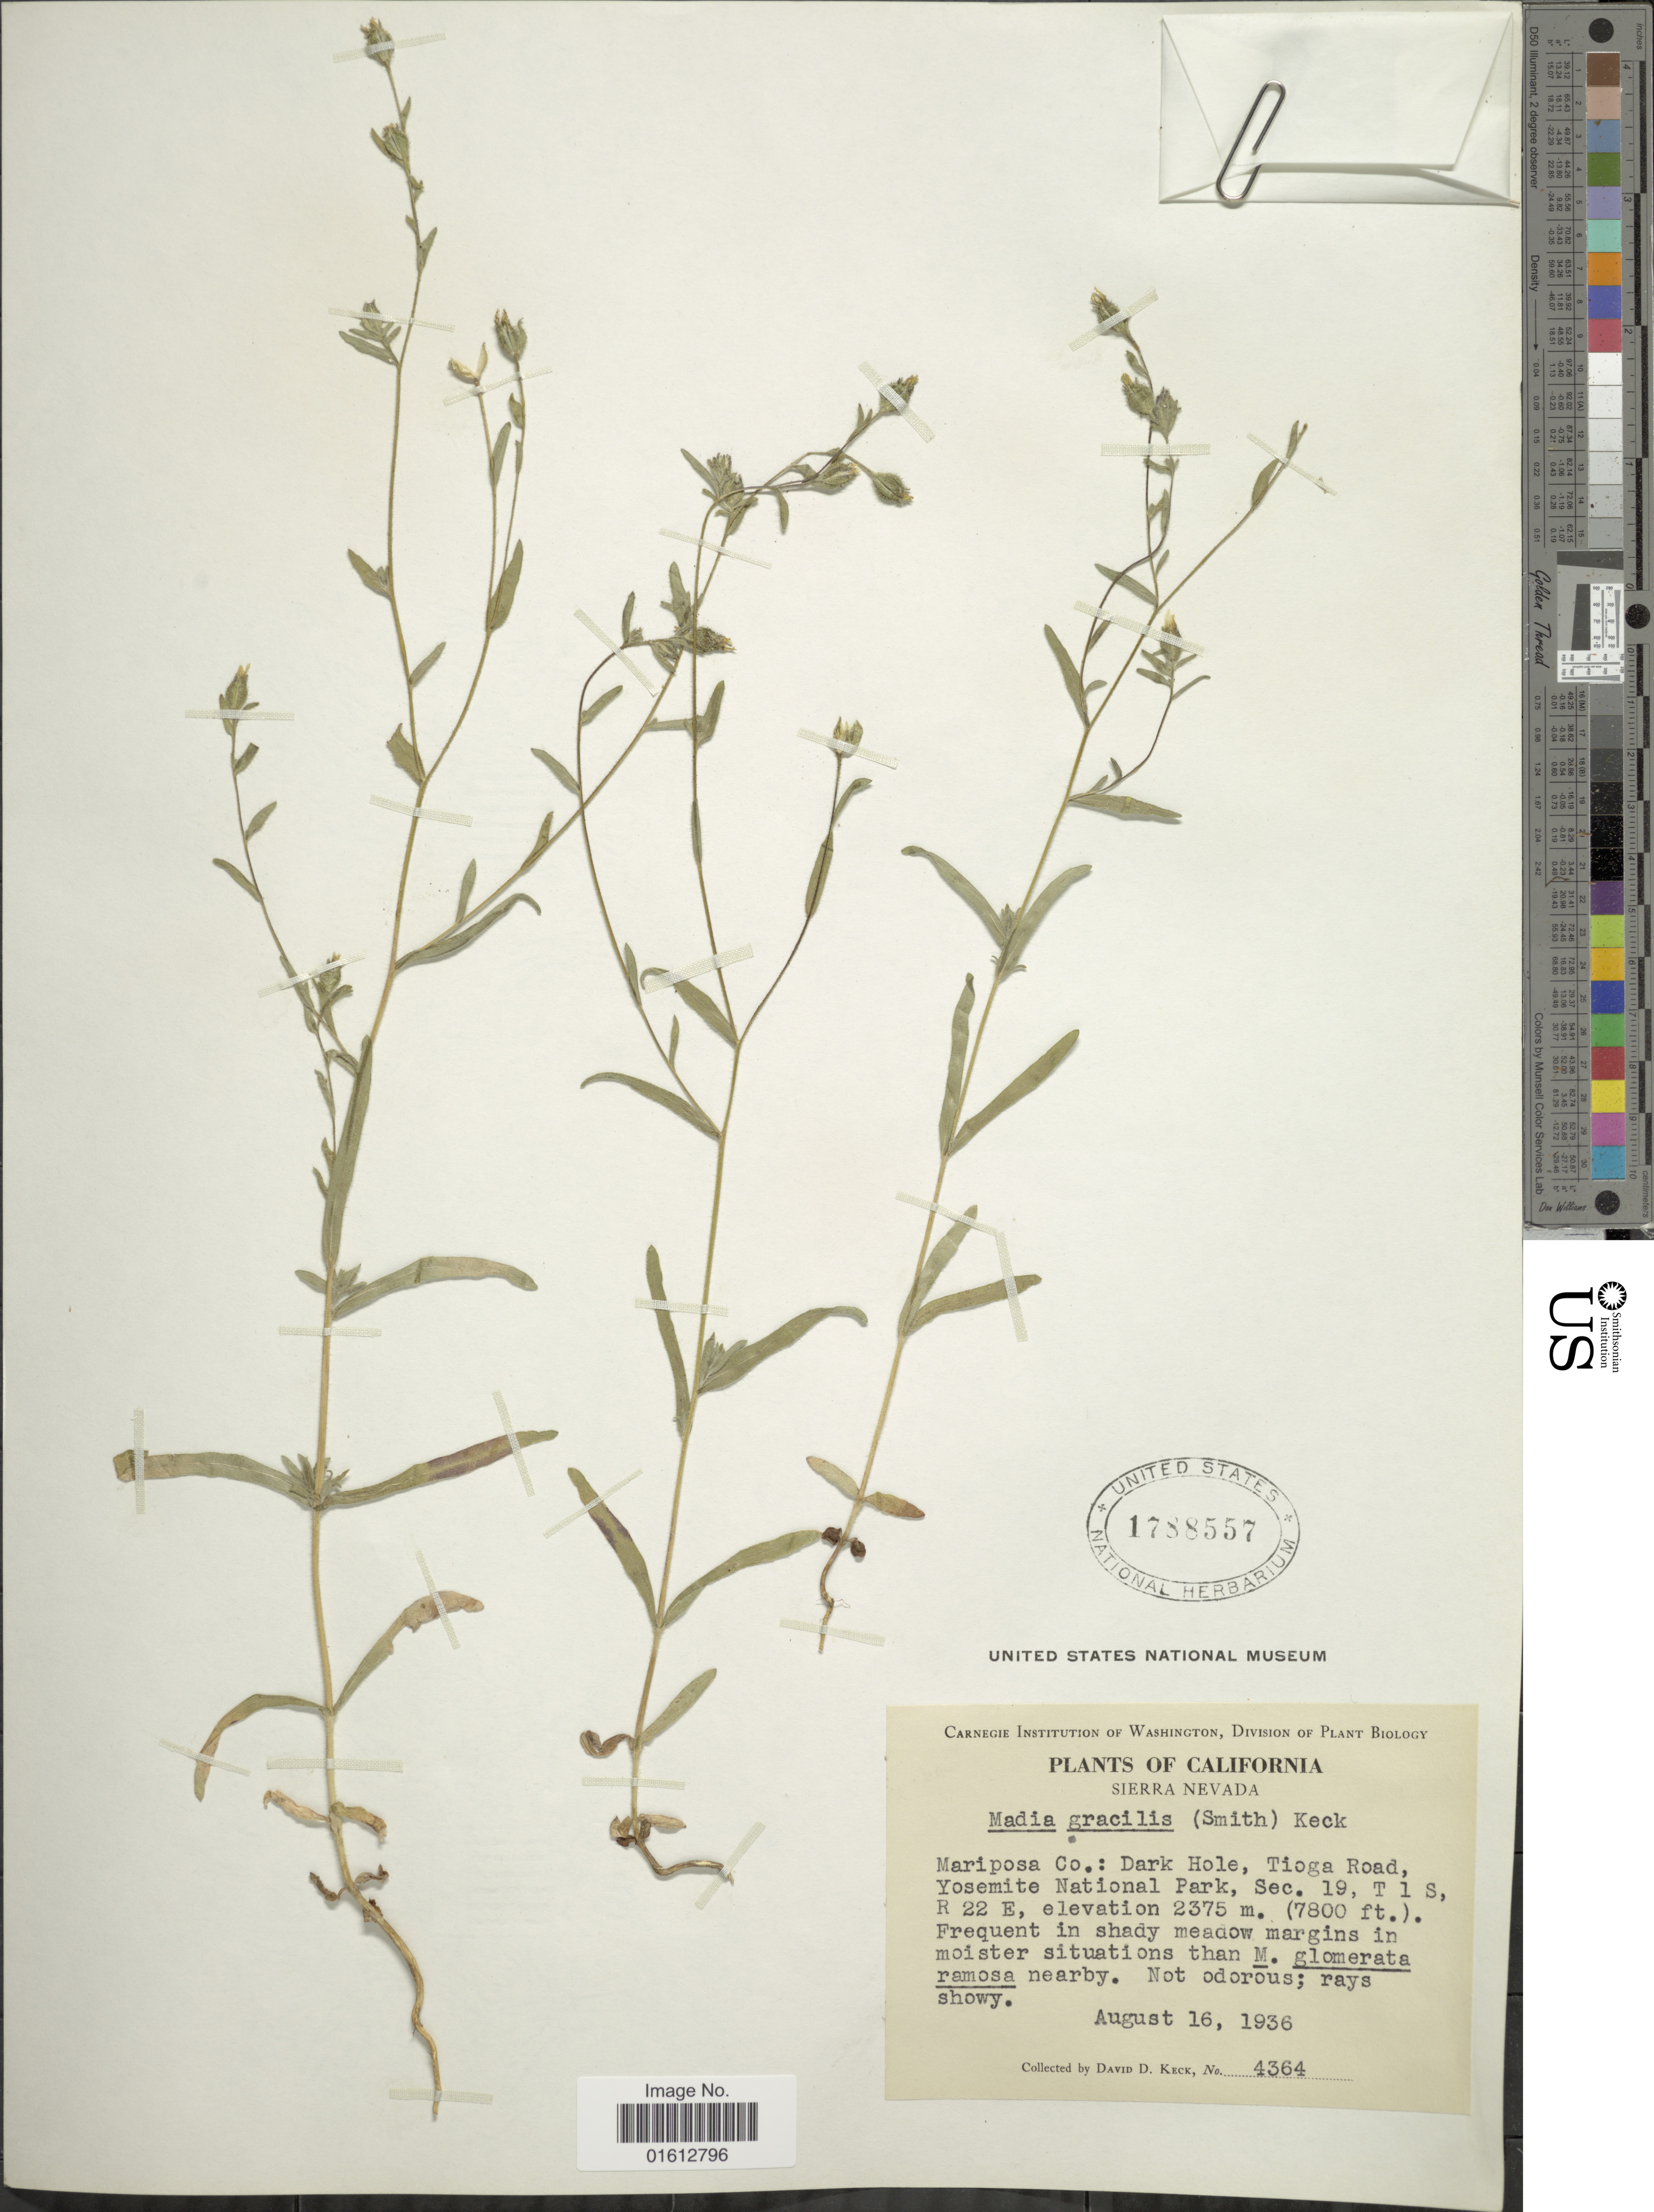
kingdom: Plantae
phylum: Tracheophyta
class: Magnoliopsida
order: Asterales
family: Asteraceae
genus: Madia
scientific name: Madia gracilis subsp. gracilis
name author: (Sm.) D.D. Keck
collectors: D. D. Keck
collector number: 4364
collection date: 1936-08-16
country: United States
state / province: California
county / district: Mariposa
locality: California, Sierra Nevada, Mariposa Co.: Dark Hole, Tioga Road, Yosemite National park, Sec. 19, TLS, R 22 E.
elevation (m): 2377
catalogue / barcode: US 1788557